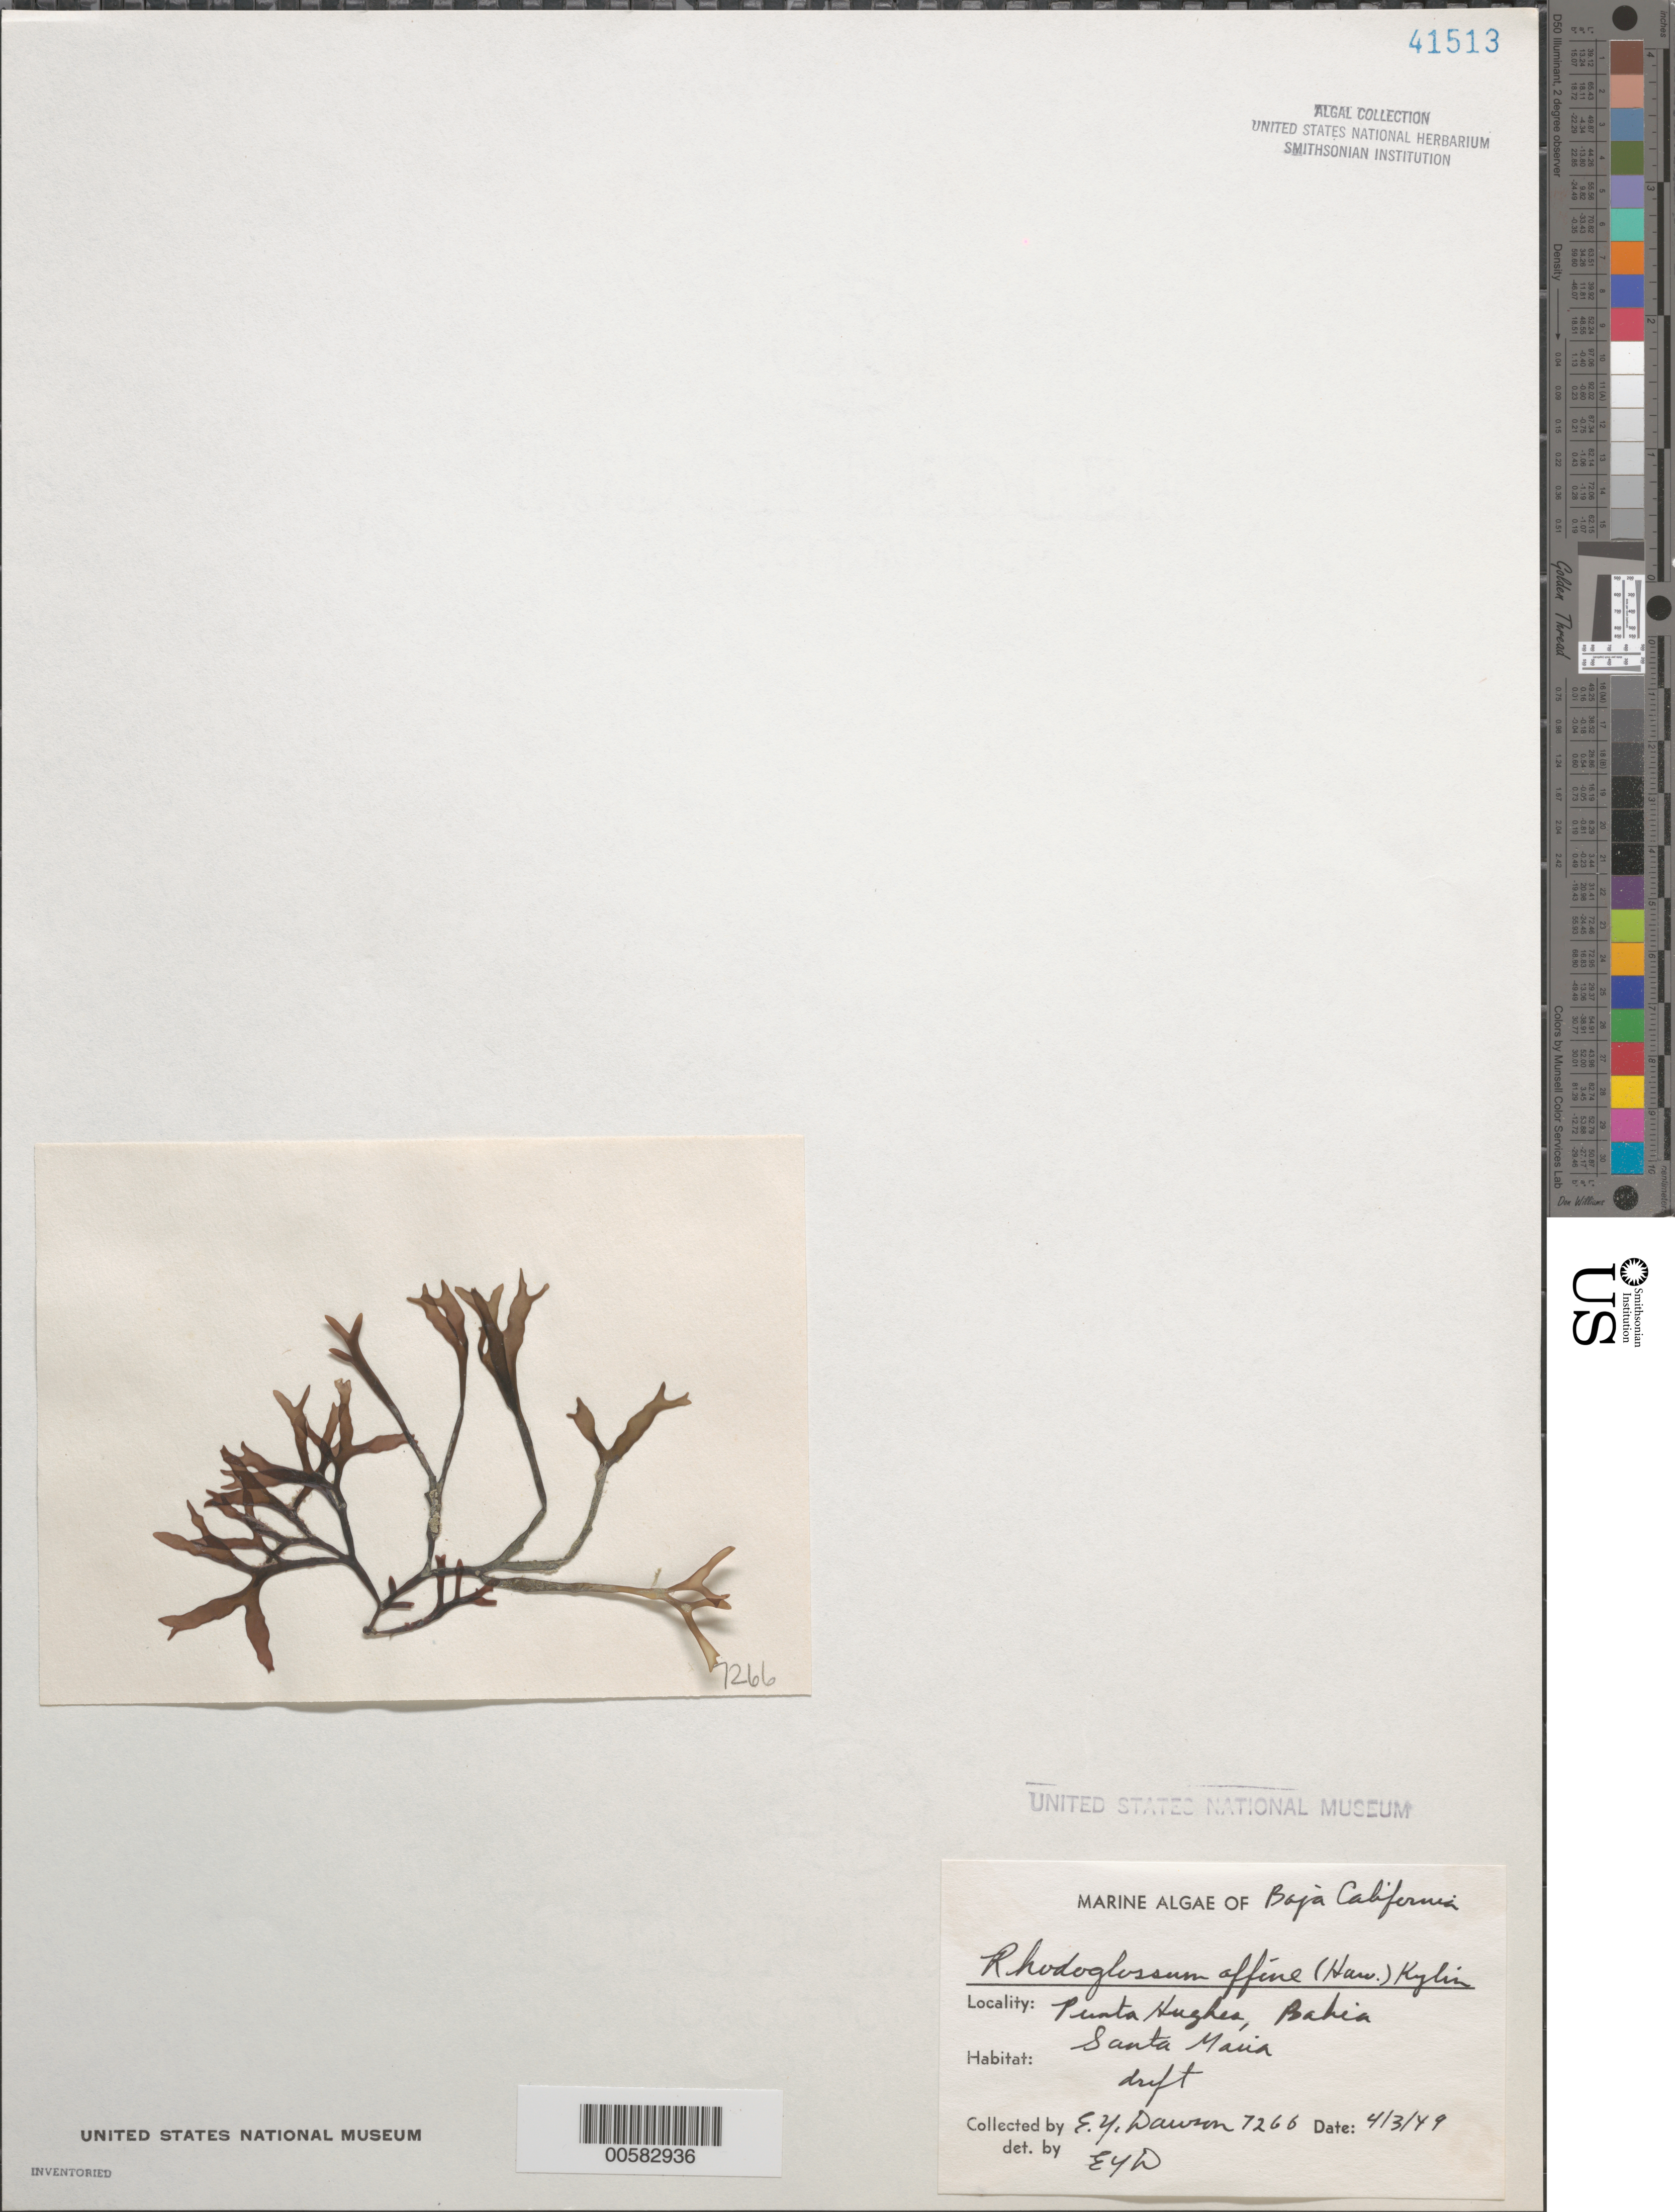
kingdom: Plantae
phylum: Rhodophyta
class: Florideophyceae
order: Gigartinales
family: Gigartinaceae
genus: Mazzaella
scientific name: Mazzaella affinis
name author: (Harvey) Fredericq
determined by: Algae name updating Project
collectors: E. Reese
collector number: EYD 7266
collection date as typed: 03 Apr 1949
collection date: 1949-04-03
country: Mexico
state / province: Baja California Sur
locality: Punta Hughes, Bahia Santa Maria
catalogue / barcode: US 41513